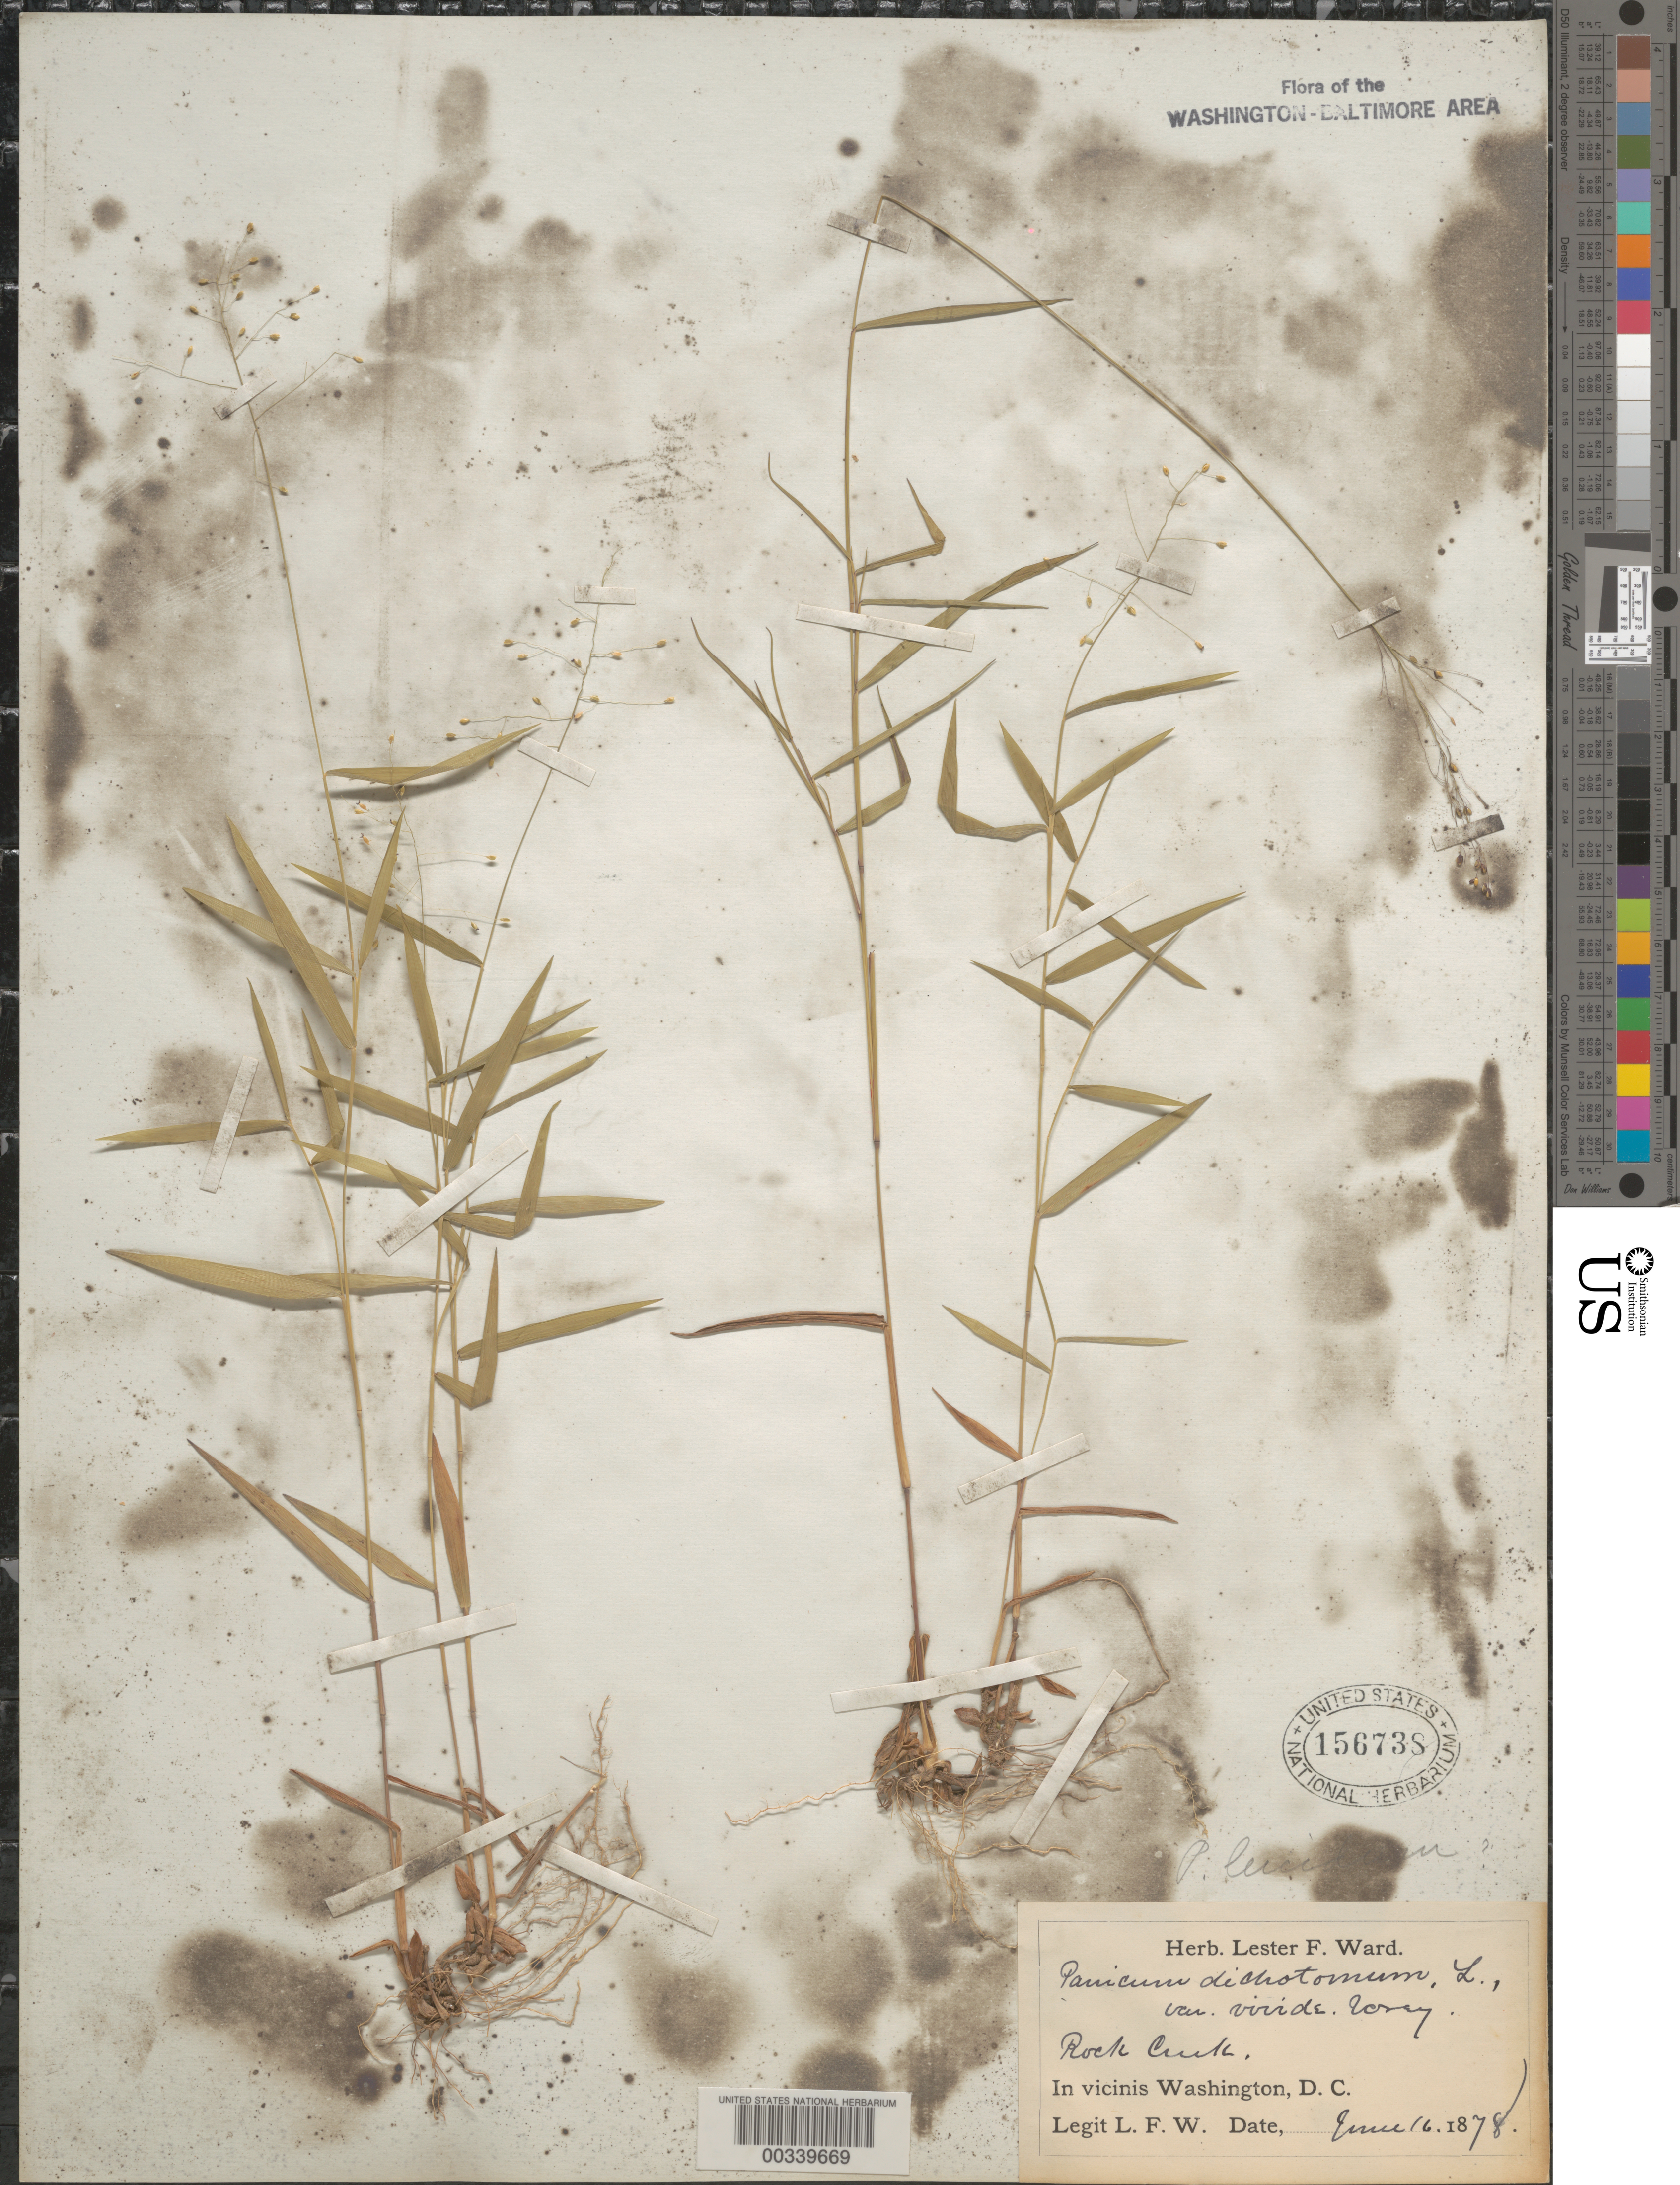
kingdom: Plantae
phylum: Tracheophyta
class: Liliopsida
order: Poales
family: Poaceae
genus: Dichanthelium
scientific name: Dichanthelium dichotomum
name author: (L.) Gould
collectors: L. F. Ward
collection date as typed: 16 Jun 1878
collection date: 1878-06-16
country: United States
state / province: District of Columbia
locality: Rock Creek Rock Creek Park and Vicinity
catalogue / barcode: US 156738